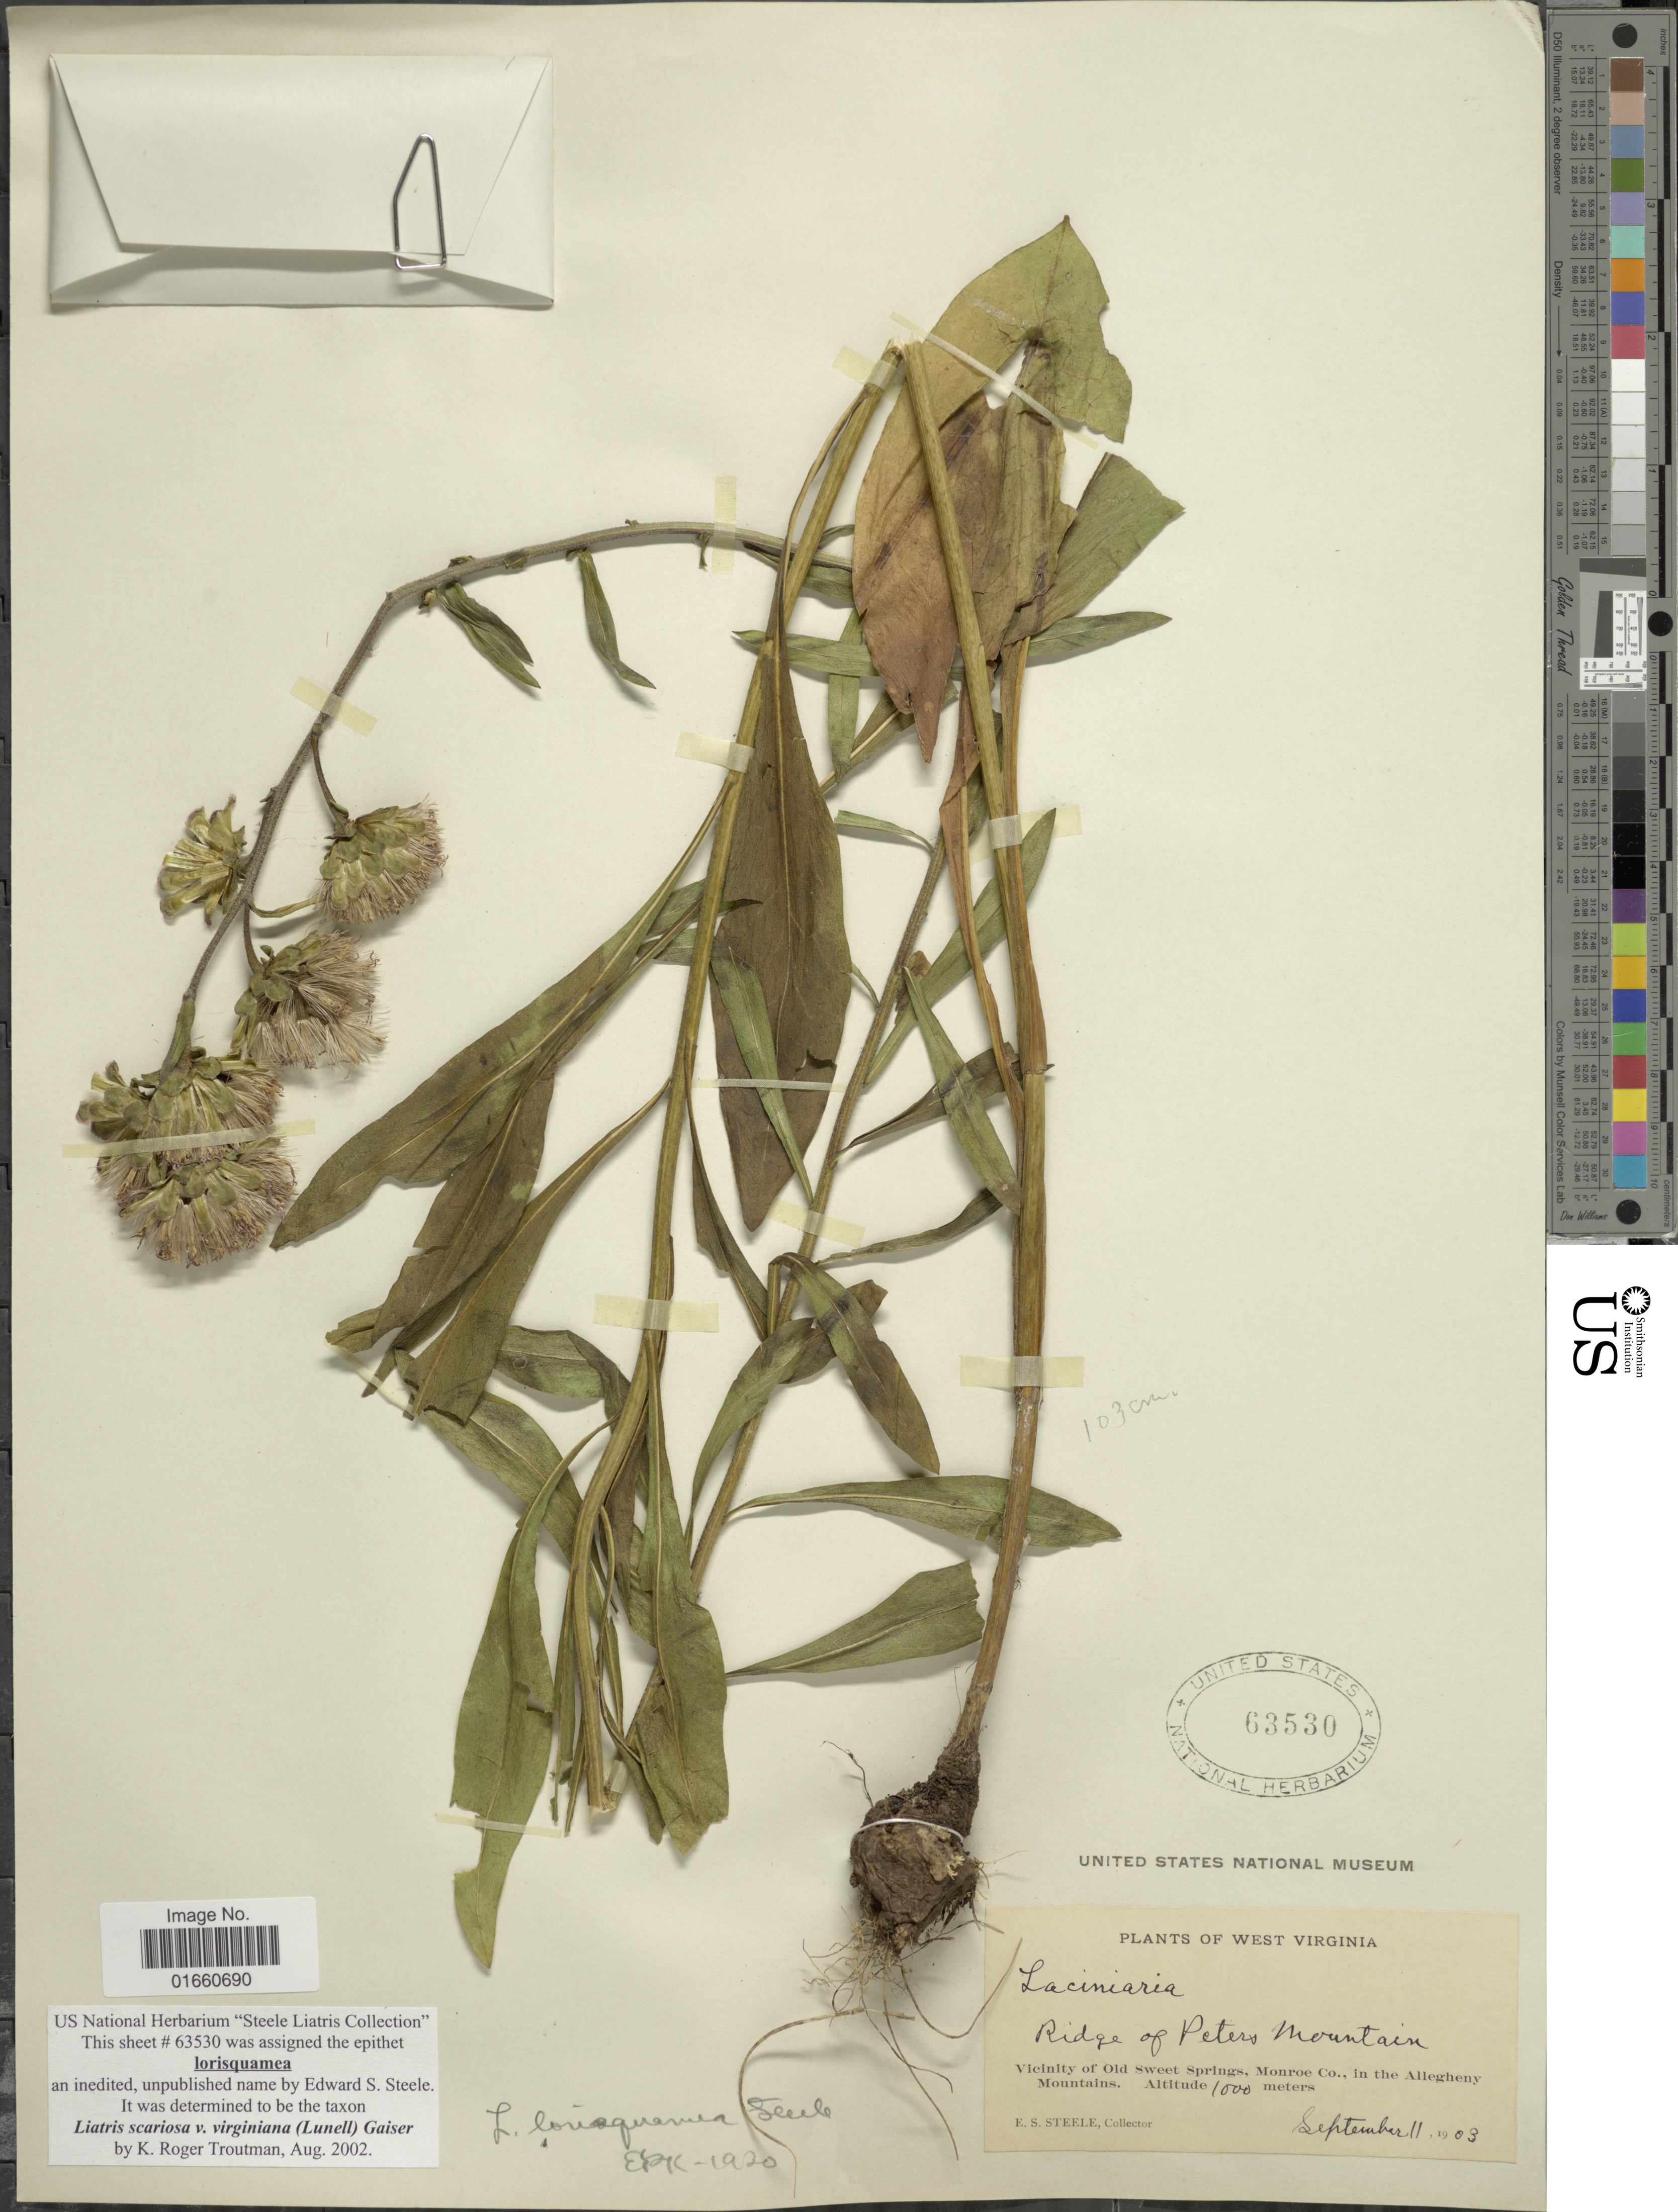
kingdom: Plantae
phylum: Tracheophyta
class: Magnoliopsida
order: Asterales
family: Asteraceae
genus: Liatris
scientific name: Liatris scariosa var. virginiana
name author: (Lunell) Gaiser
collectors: E. Steele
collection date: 1903-09-11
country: United States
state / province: West Virginia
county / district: Monroe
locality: Ridge of Peters Mountain, Vicinity of Old Sweet Springs, Monroe Co. in the Allegheny Mountains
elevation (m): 1000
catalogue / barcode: US 63530